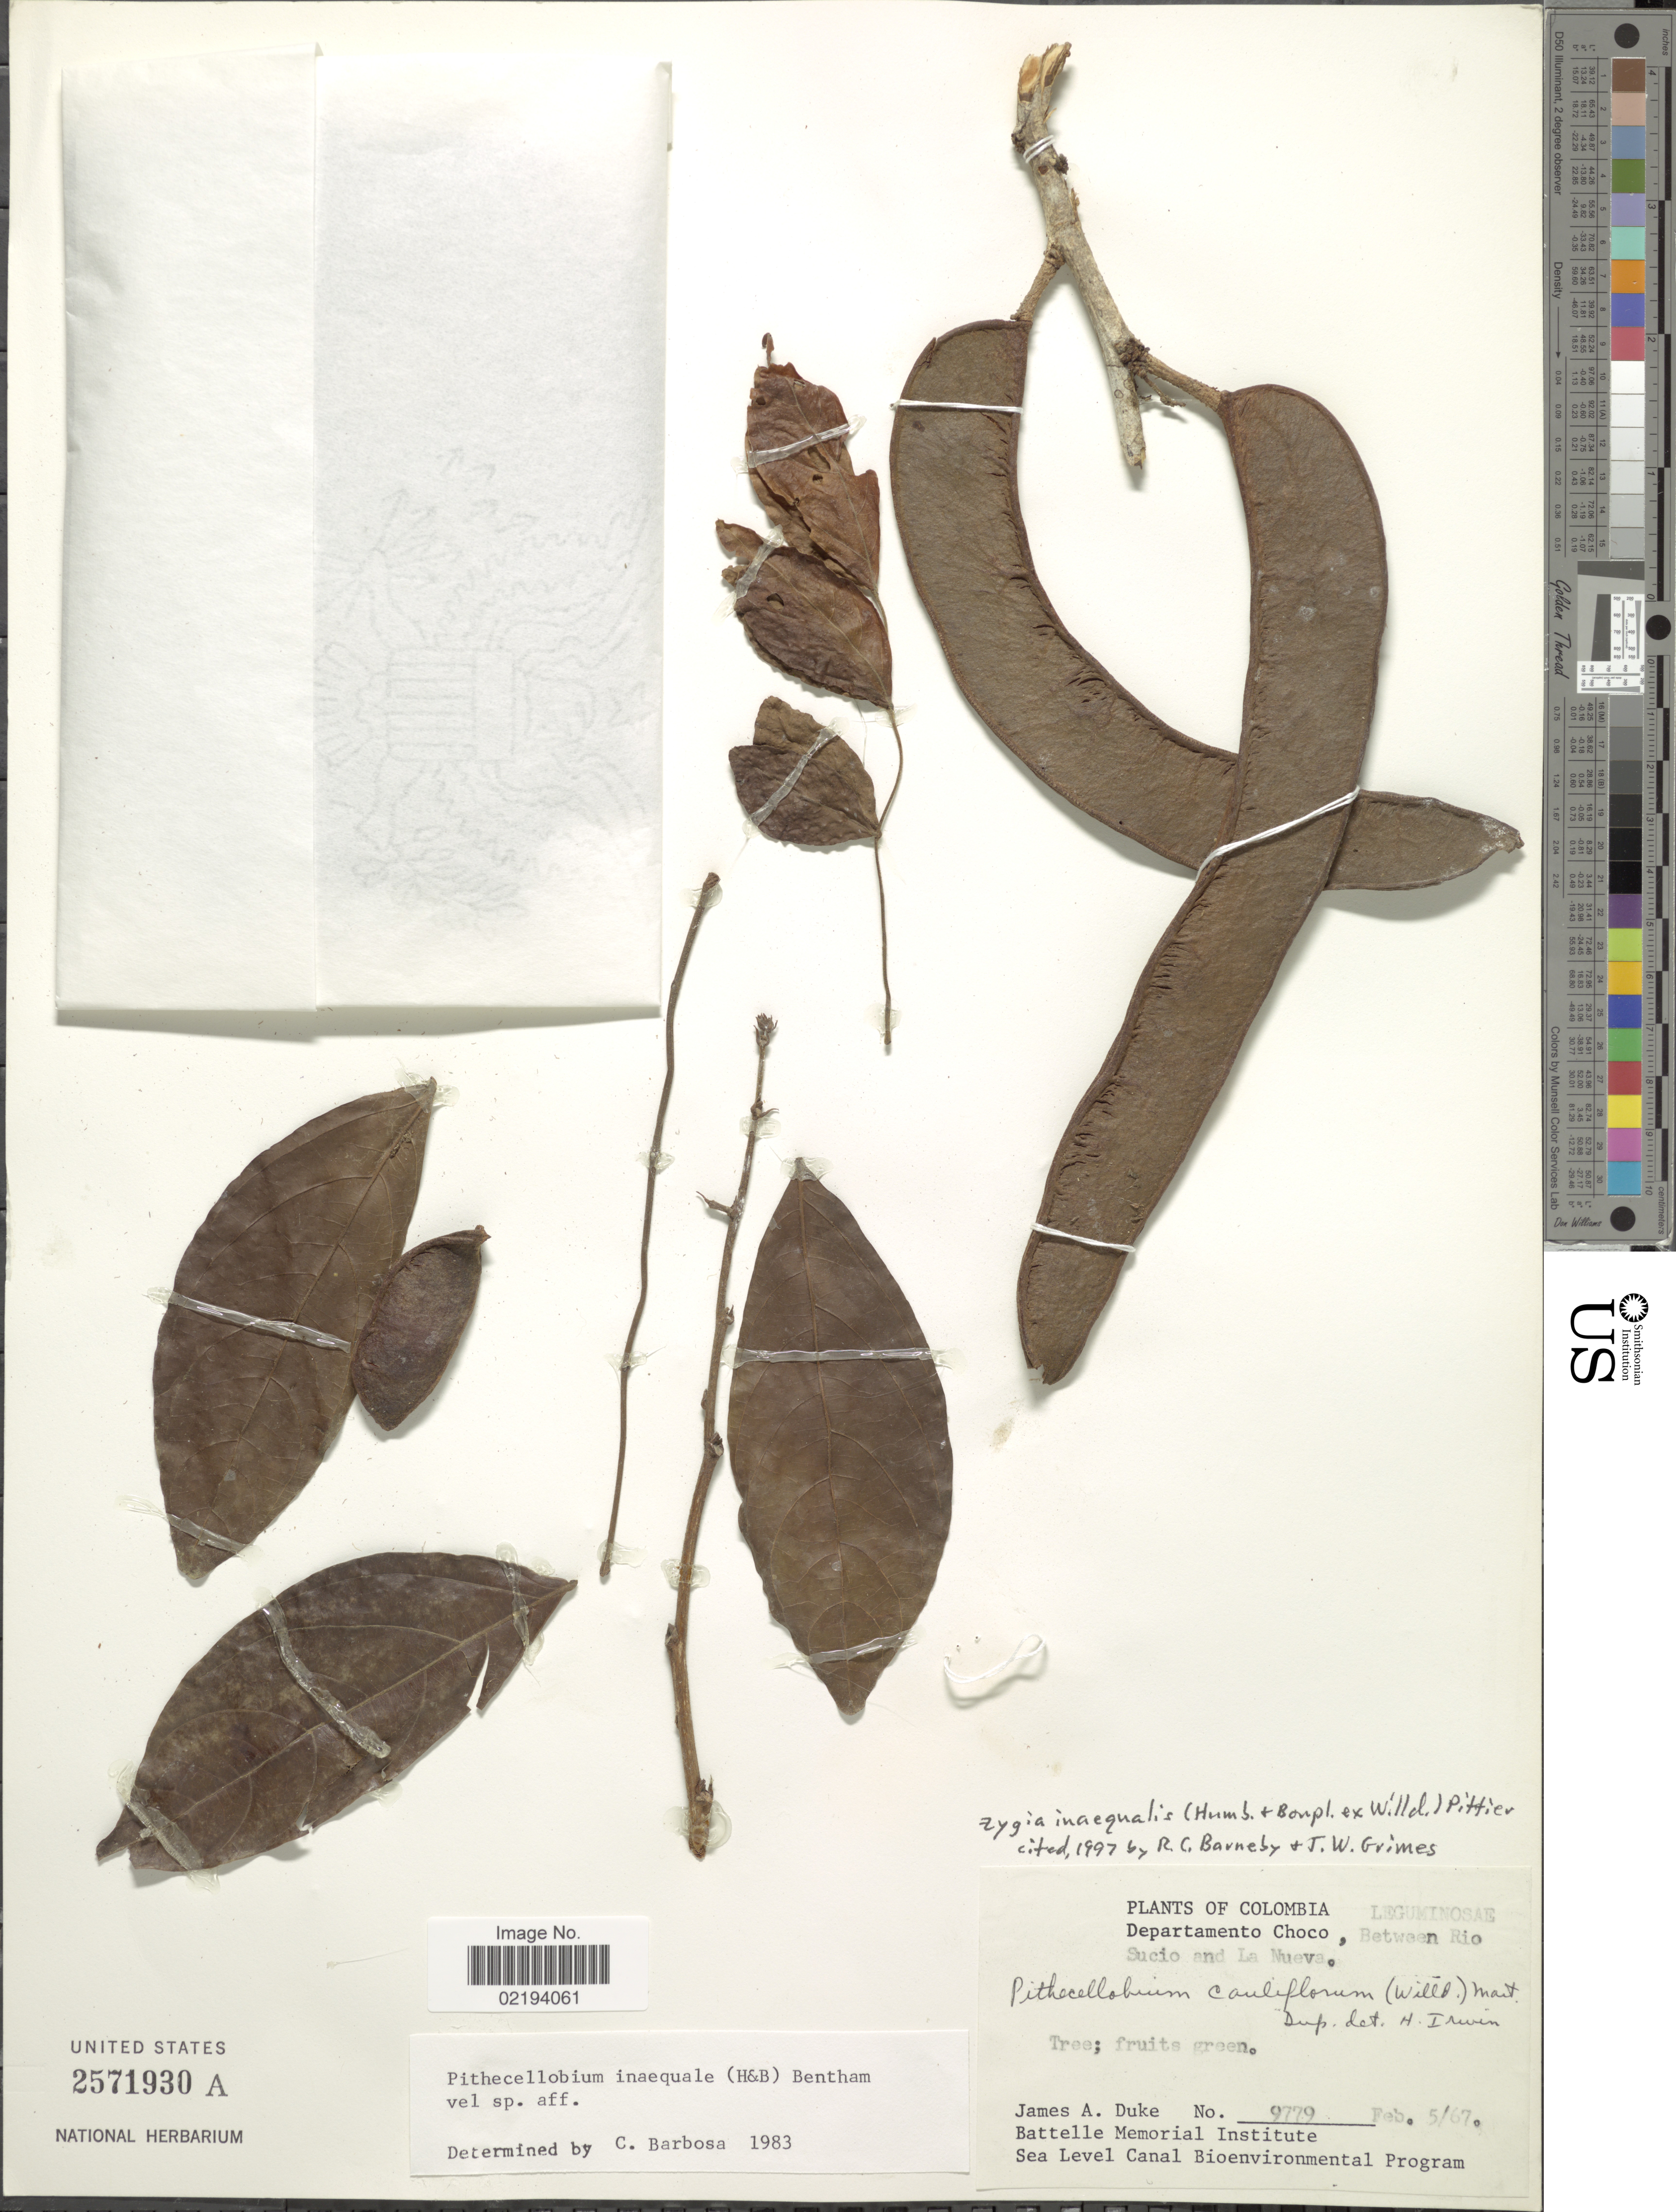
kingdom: Plantae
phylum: Tracheophyta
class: Magnoliopsida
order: Fabales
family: Fabaceae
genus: Zygia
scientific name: Zygia inaequalis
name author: (Humb. & Bonpl. ex Willd.) Pittier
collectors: J. A. Duke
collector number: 9779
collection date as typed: Transcribed d/m/y: 5/2/67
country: Colombia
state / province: Chocó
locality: Departamento Choco, between Rio Sucio and La Nueva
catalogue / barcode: US 2571930A